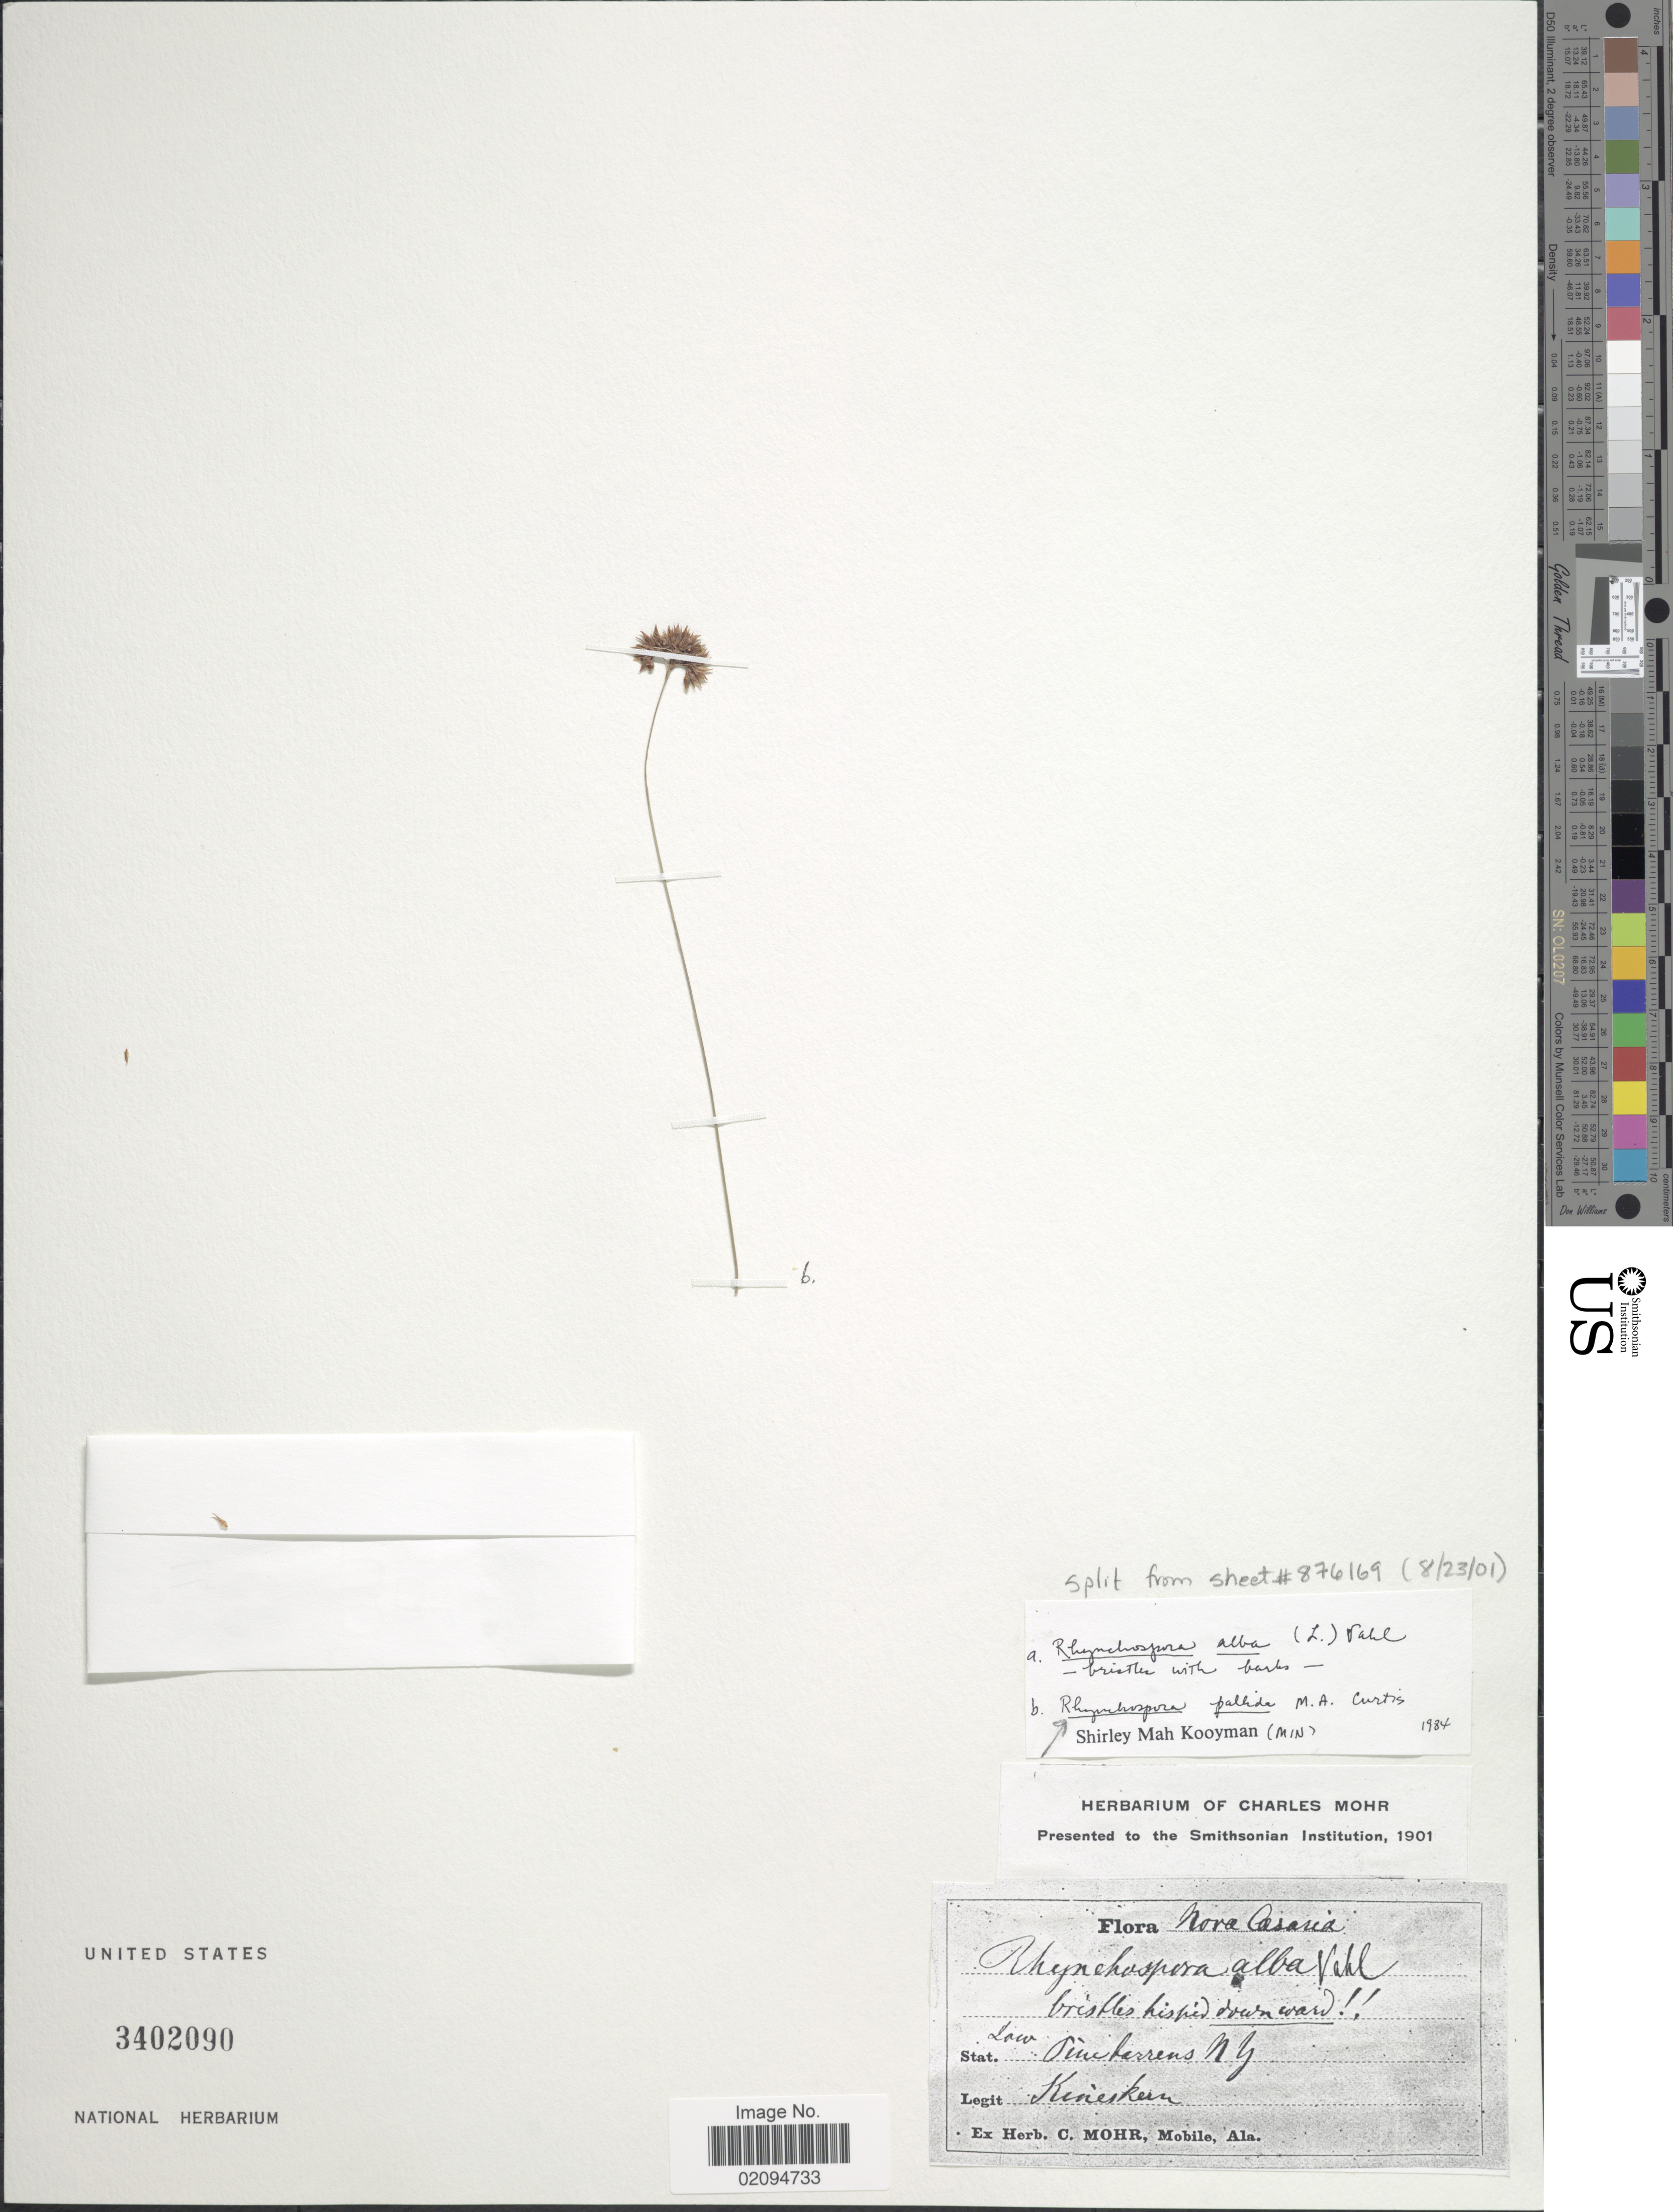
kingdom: Plantae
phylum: Tracheophyta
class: Liliopsida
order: Poales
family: Cyperaceae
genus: Rhynchospora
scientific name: Rhynchospora pallida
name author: M.A. Curtis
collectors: P. D. Knieskern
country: United States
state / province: New Jersey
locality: Nova Casaria, Low pine barrens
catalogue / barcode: US 3402090